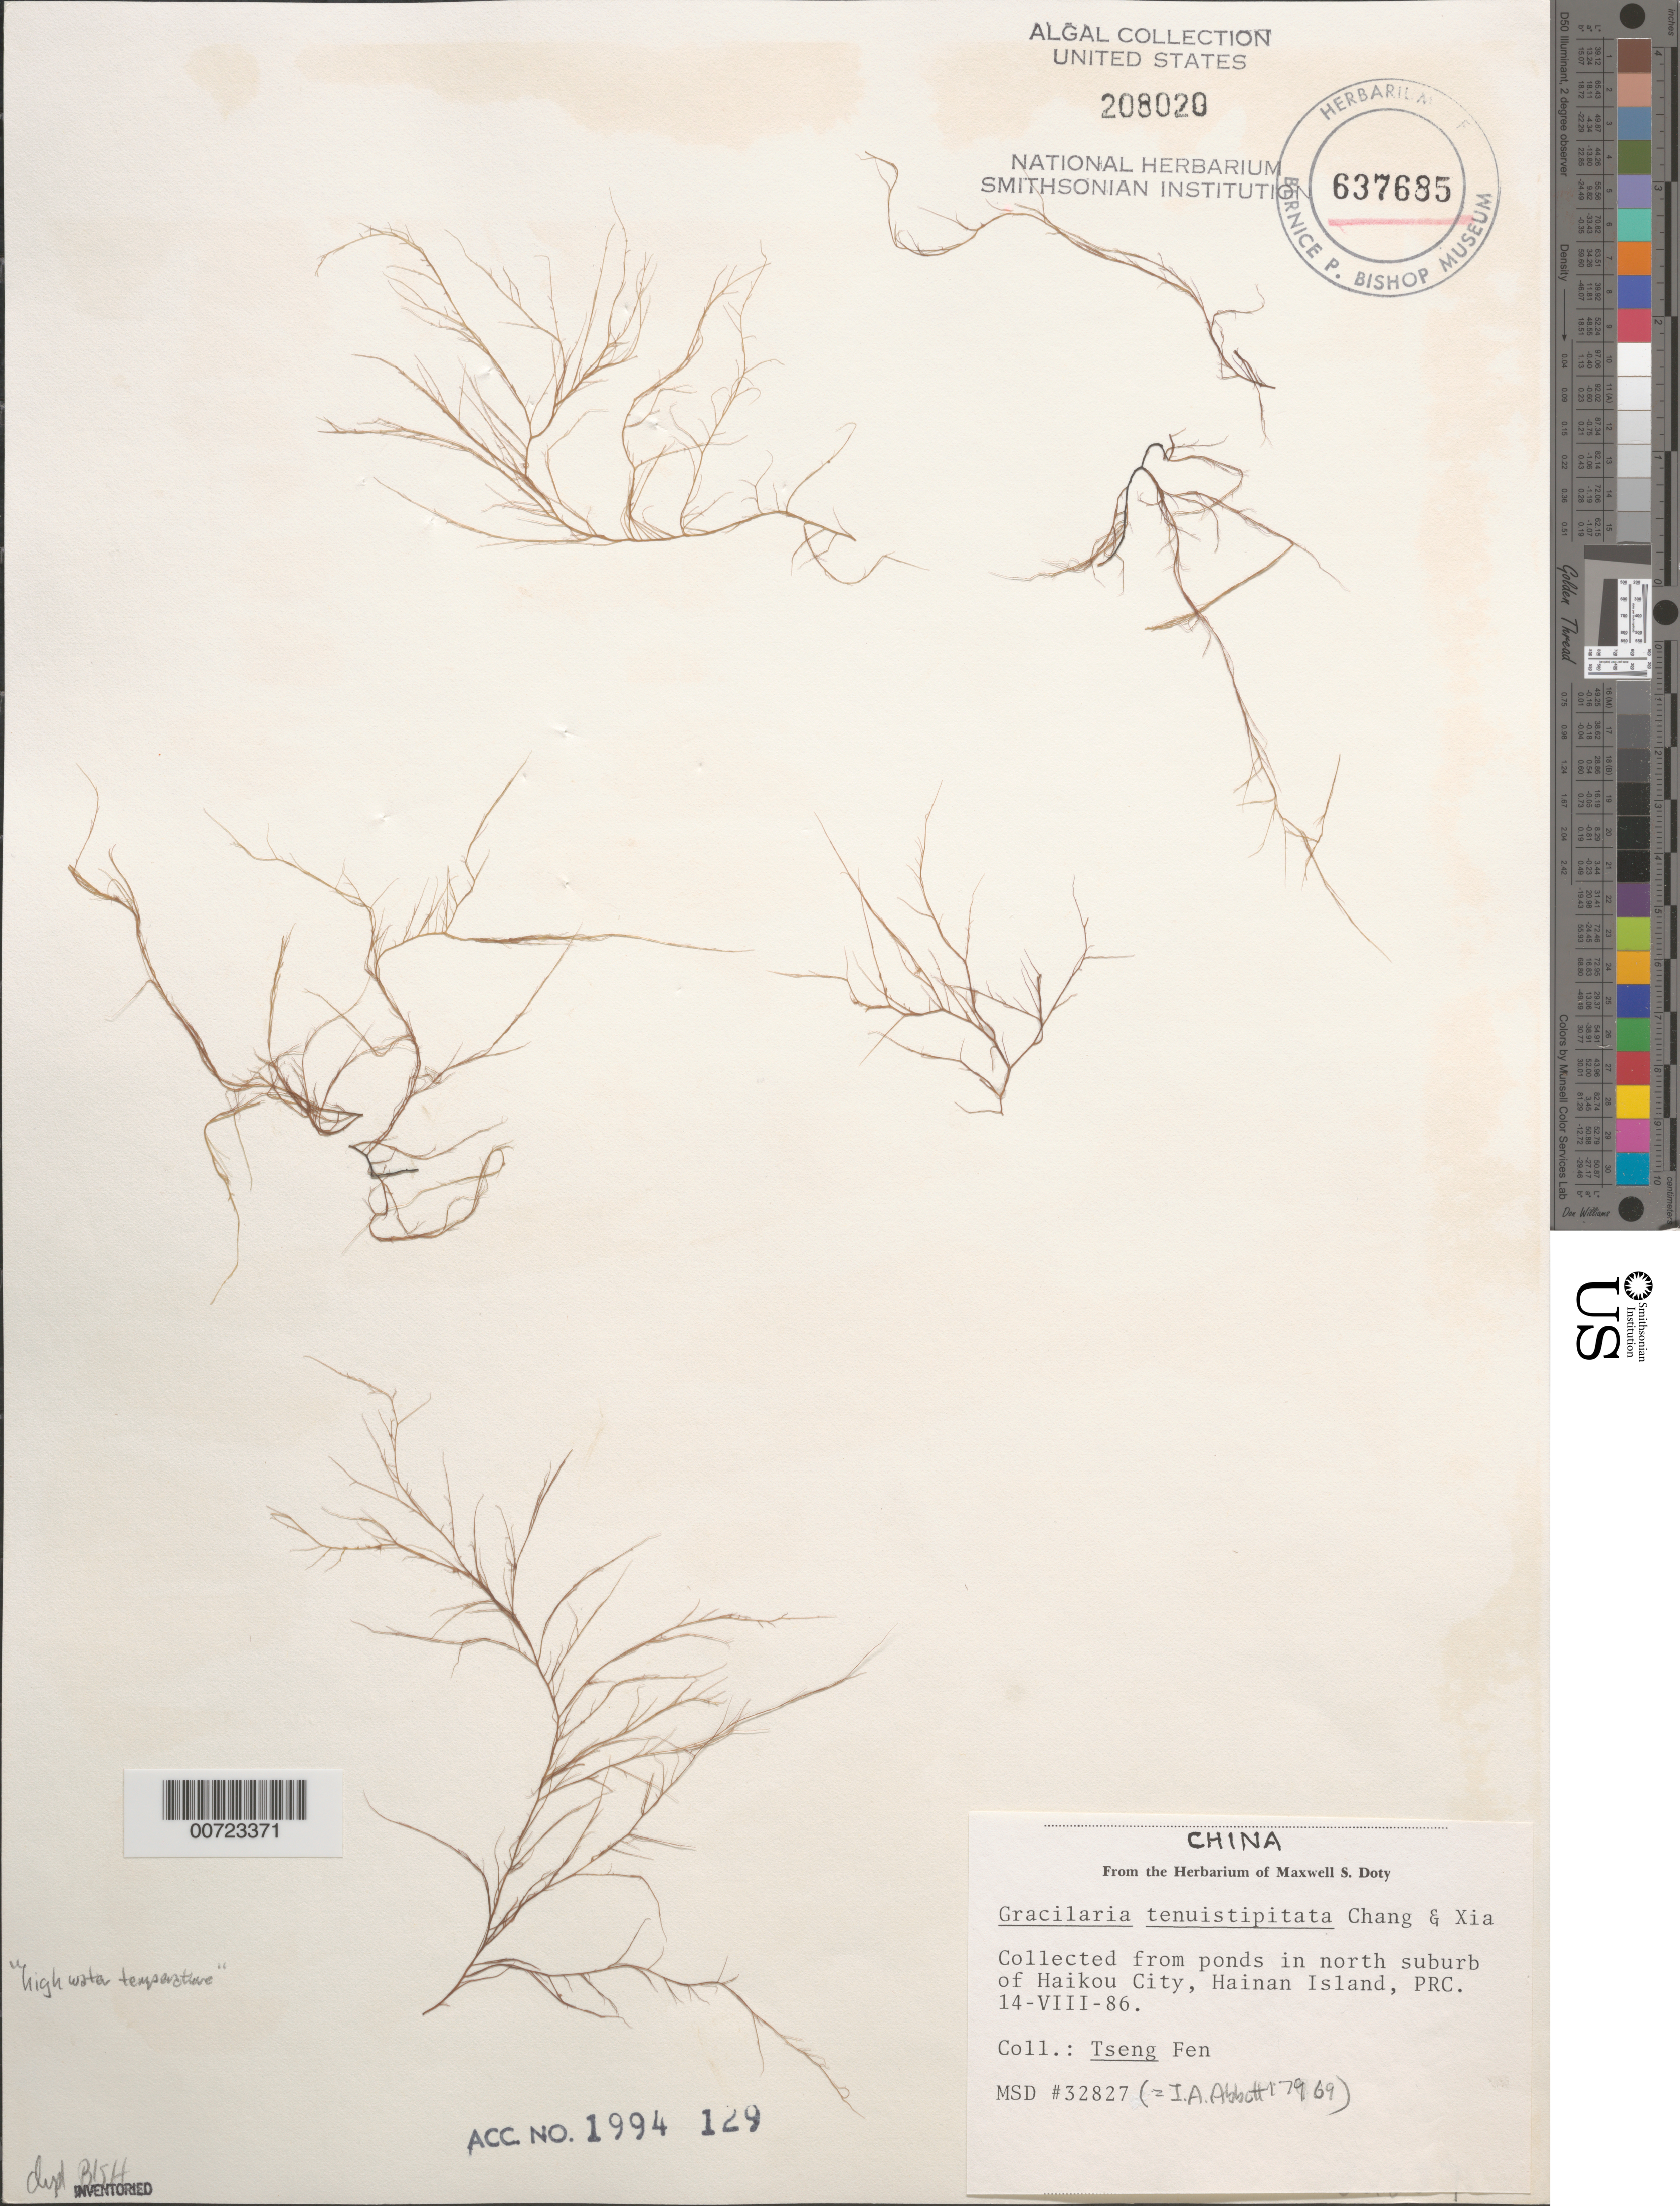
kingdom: Plantae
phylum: Rhodophyta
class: Florideophyceae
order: Gracilariales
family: Gracilariaceae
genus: Gracilaria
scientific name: Gracilaria tenuistipitata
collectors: F. Tseng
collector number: MSD 32827 (= IAA 17969)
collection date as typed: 14 Aug 1986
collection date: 1986-08-14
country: China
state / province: Hainan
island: Hainan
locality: North suburb of Haikou City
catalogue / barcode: US 208020